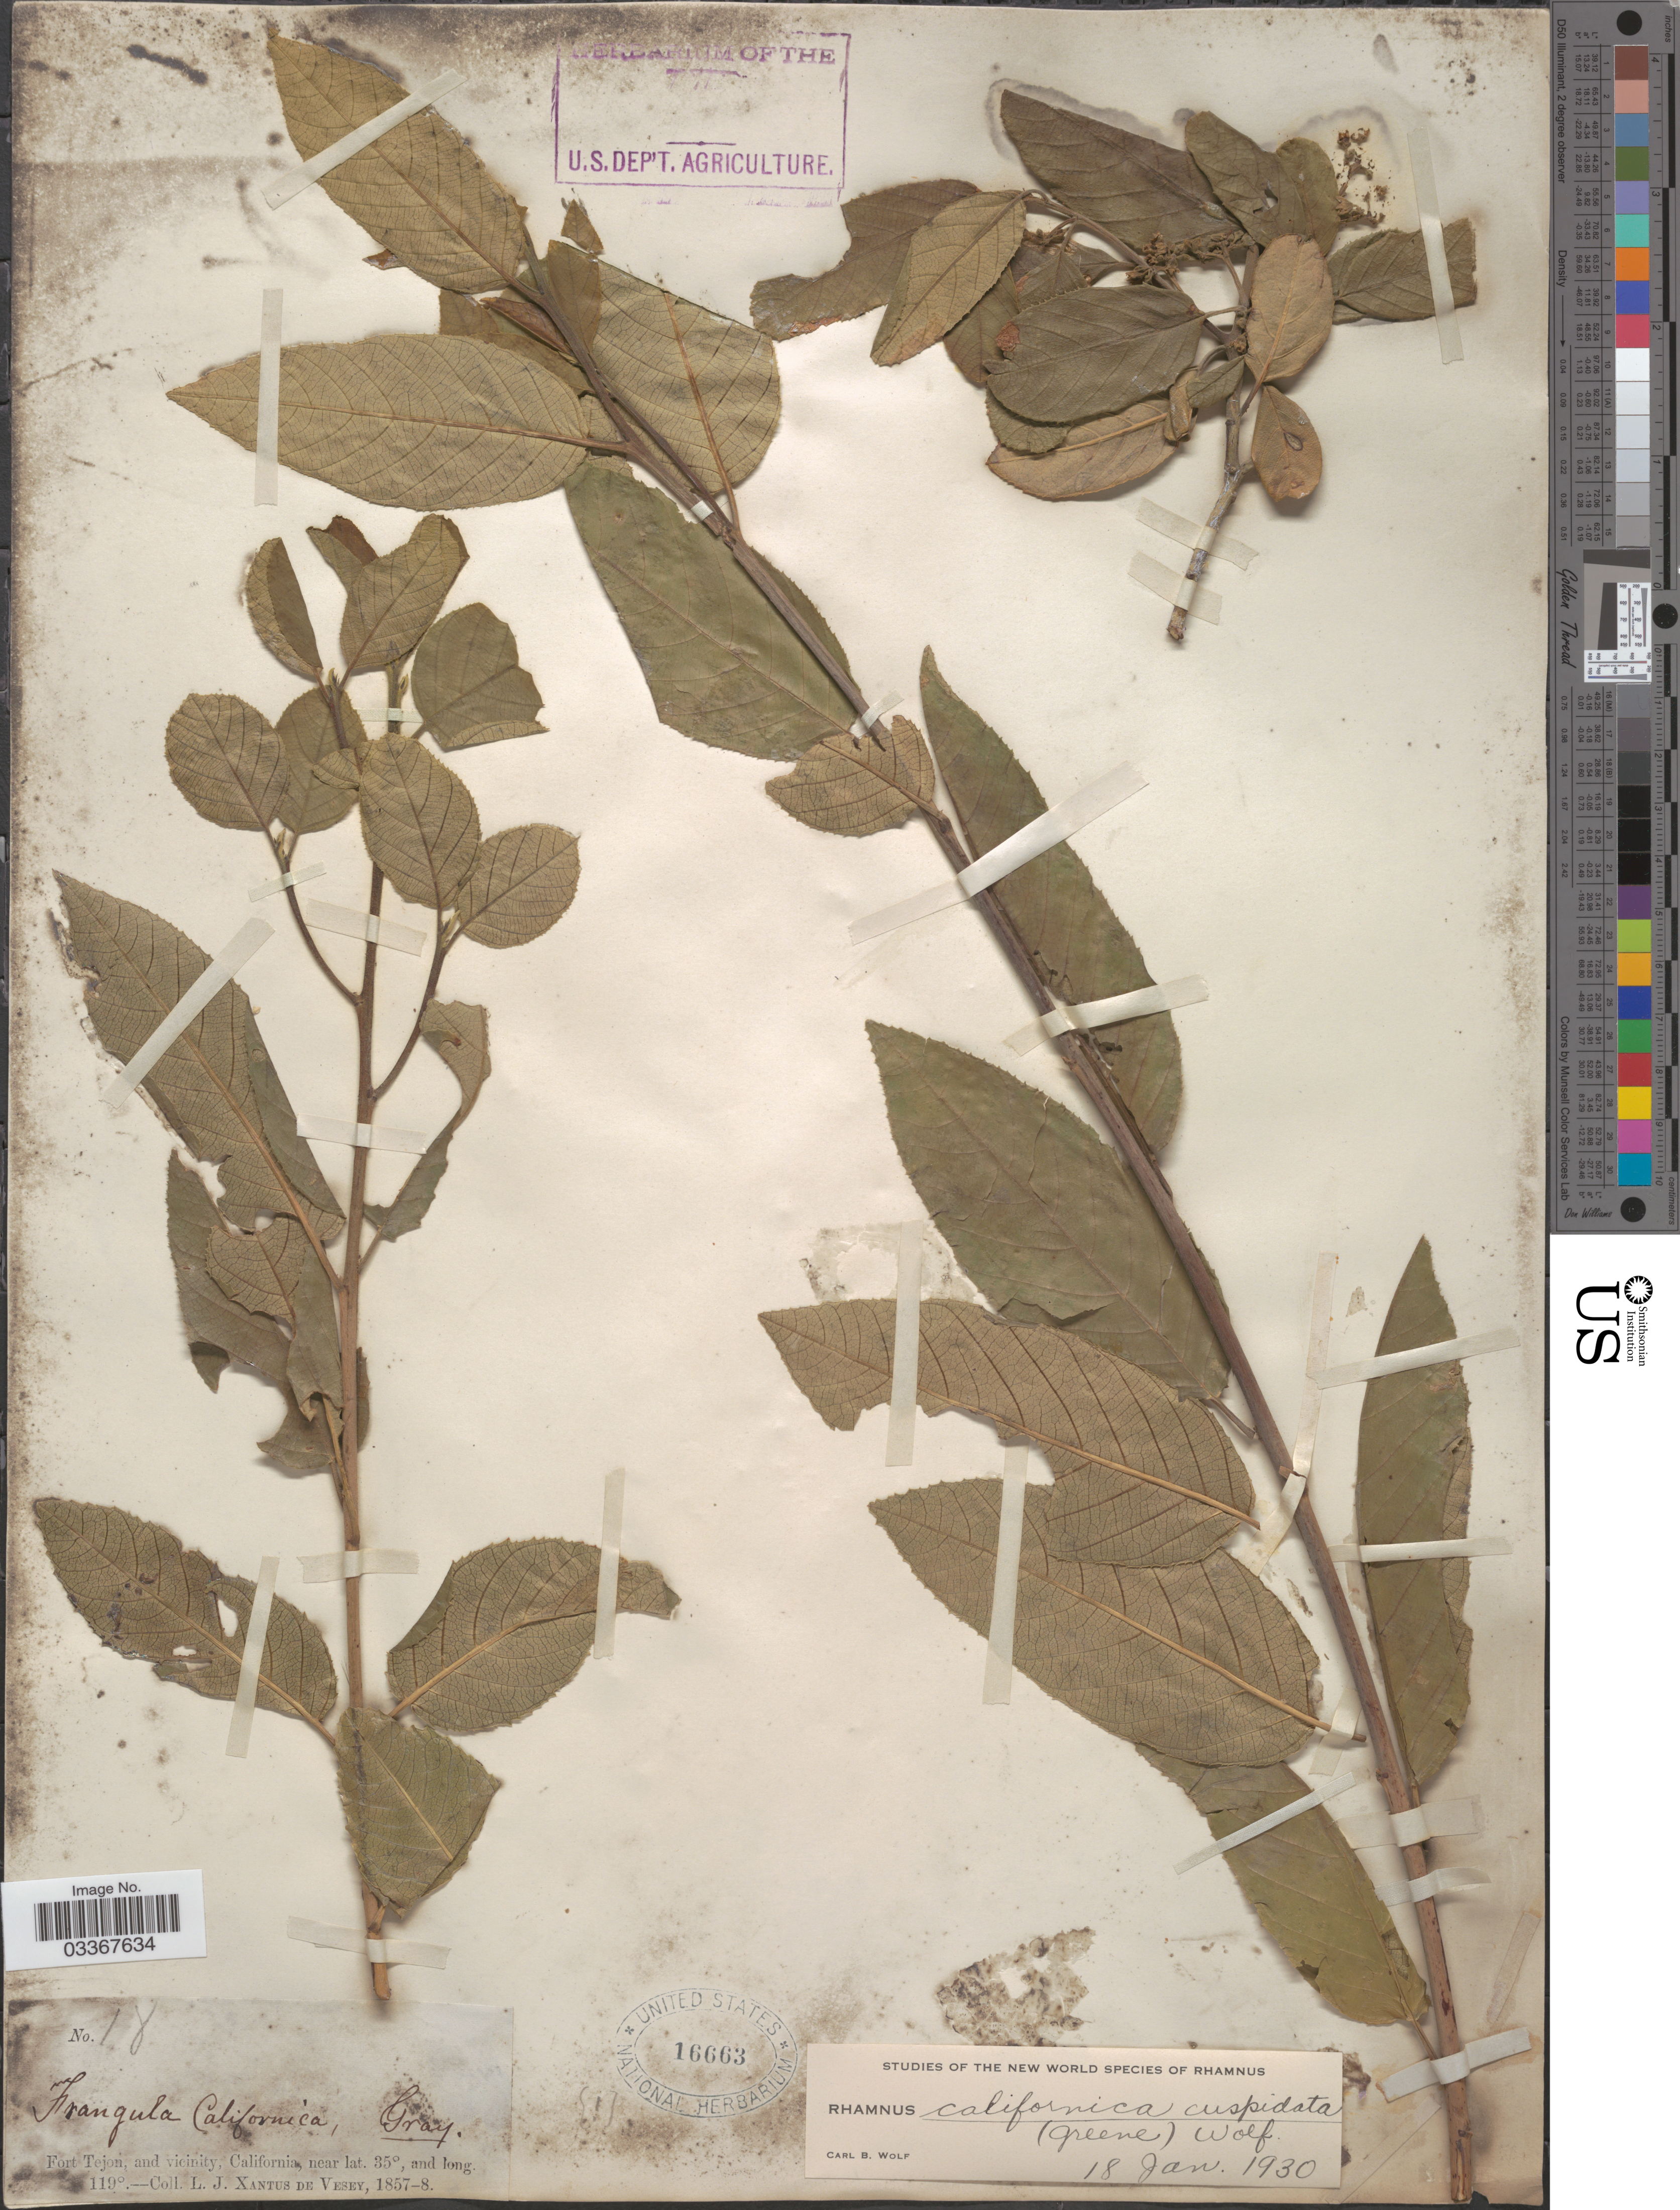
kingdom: Plantae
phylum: Tracheophyta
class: Magnoliopsida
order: Rosales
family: Rhamnaceae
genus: Frangula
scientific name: Frangula californica subsp. cuspidata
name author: (Greene) Kartesz & Gandhi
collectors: L. Xantus de Vesey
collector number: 18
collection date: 1857/1858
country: United States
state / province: California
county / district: Kern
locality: Fort Tejon and vicinity.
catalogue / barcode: US 16663